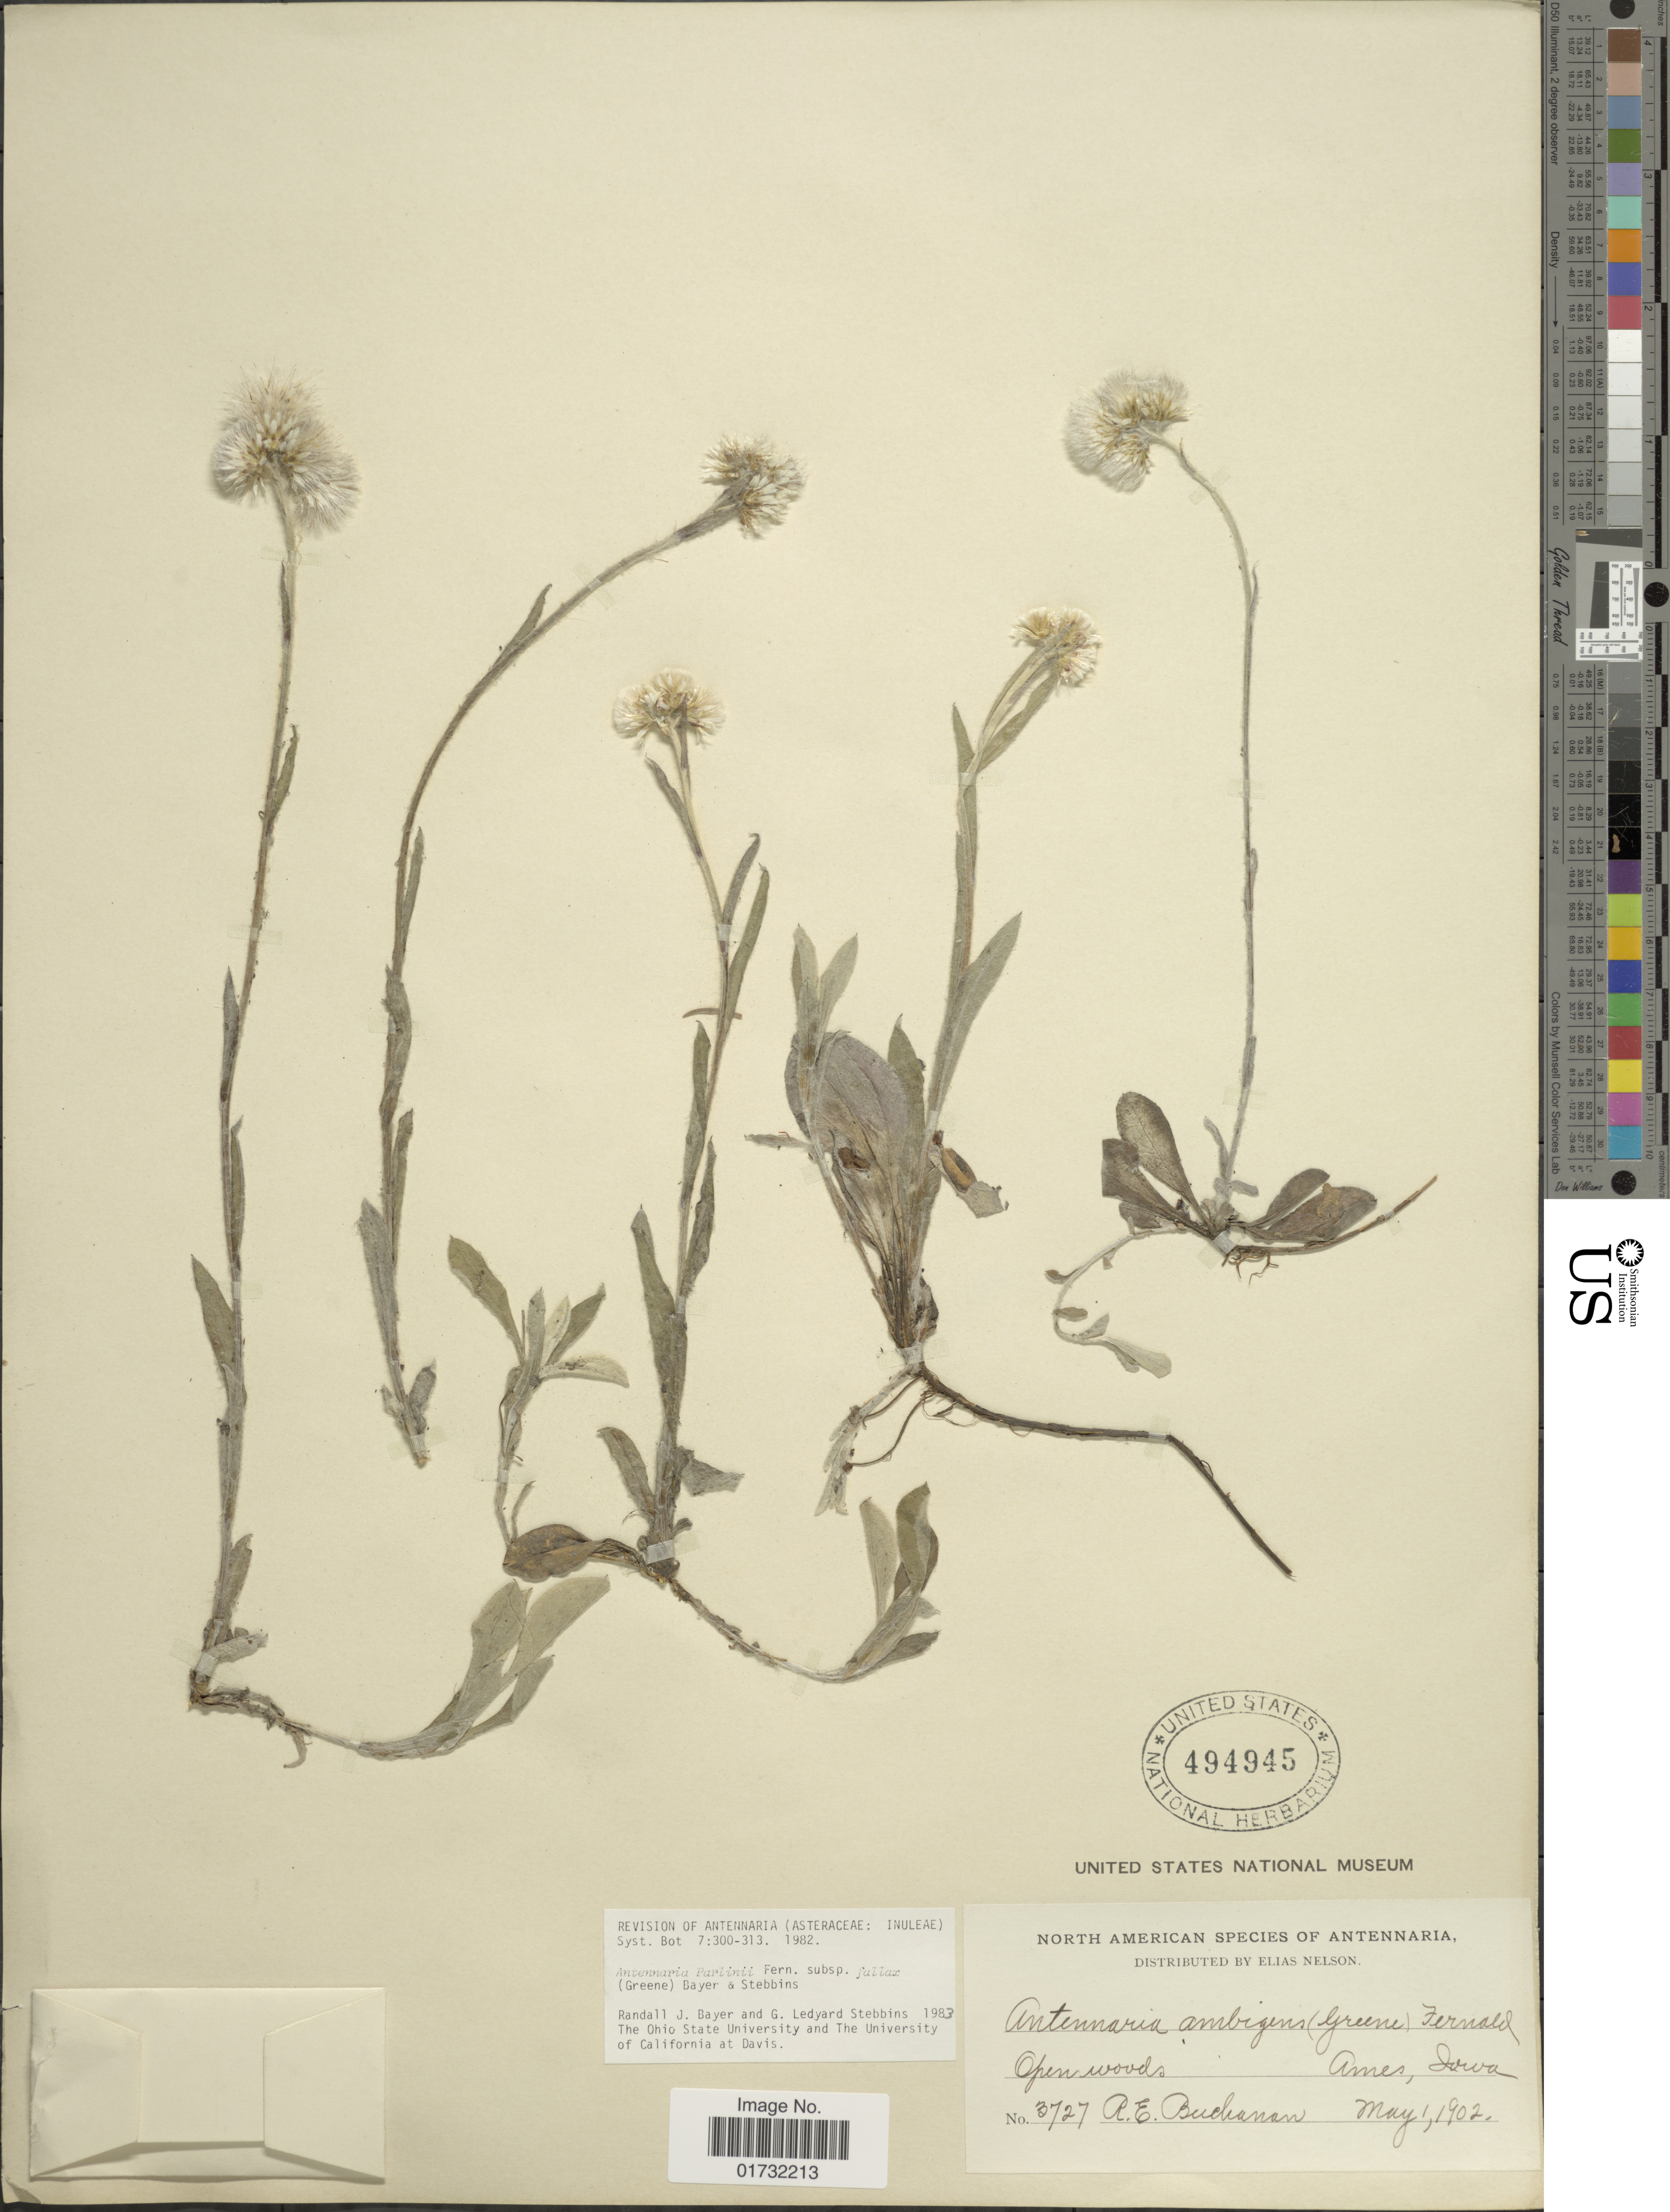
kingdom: Plantae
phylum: Tracheophyta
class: Magnoliopsida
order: Asterales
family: Asteraceae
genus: Antennaria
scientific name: Antennaria parlinii subsp. fallax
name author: (Greene) R.J. Bayer & Stebbins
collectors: R. Buchanan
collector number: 3727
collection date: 1902-05-01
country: United States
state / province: Iowa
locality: Ames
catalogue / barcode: US 494945